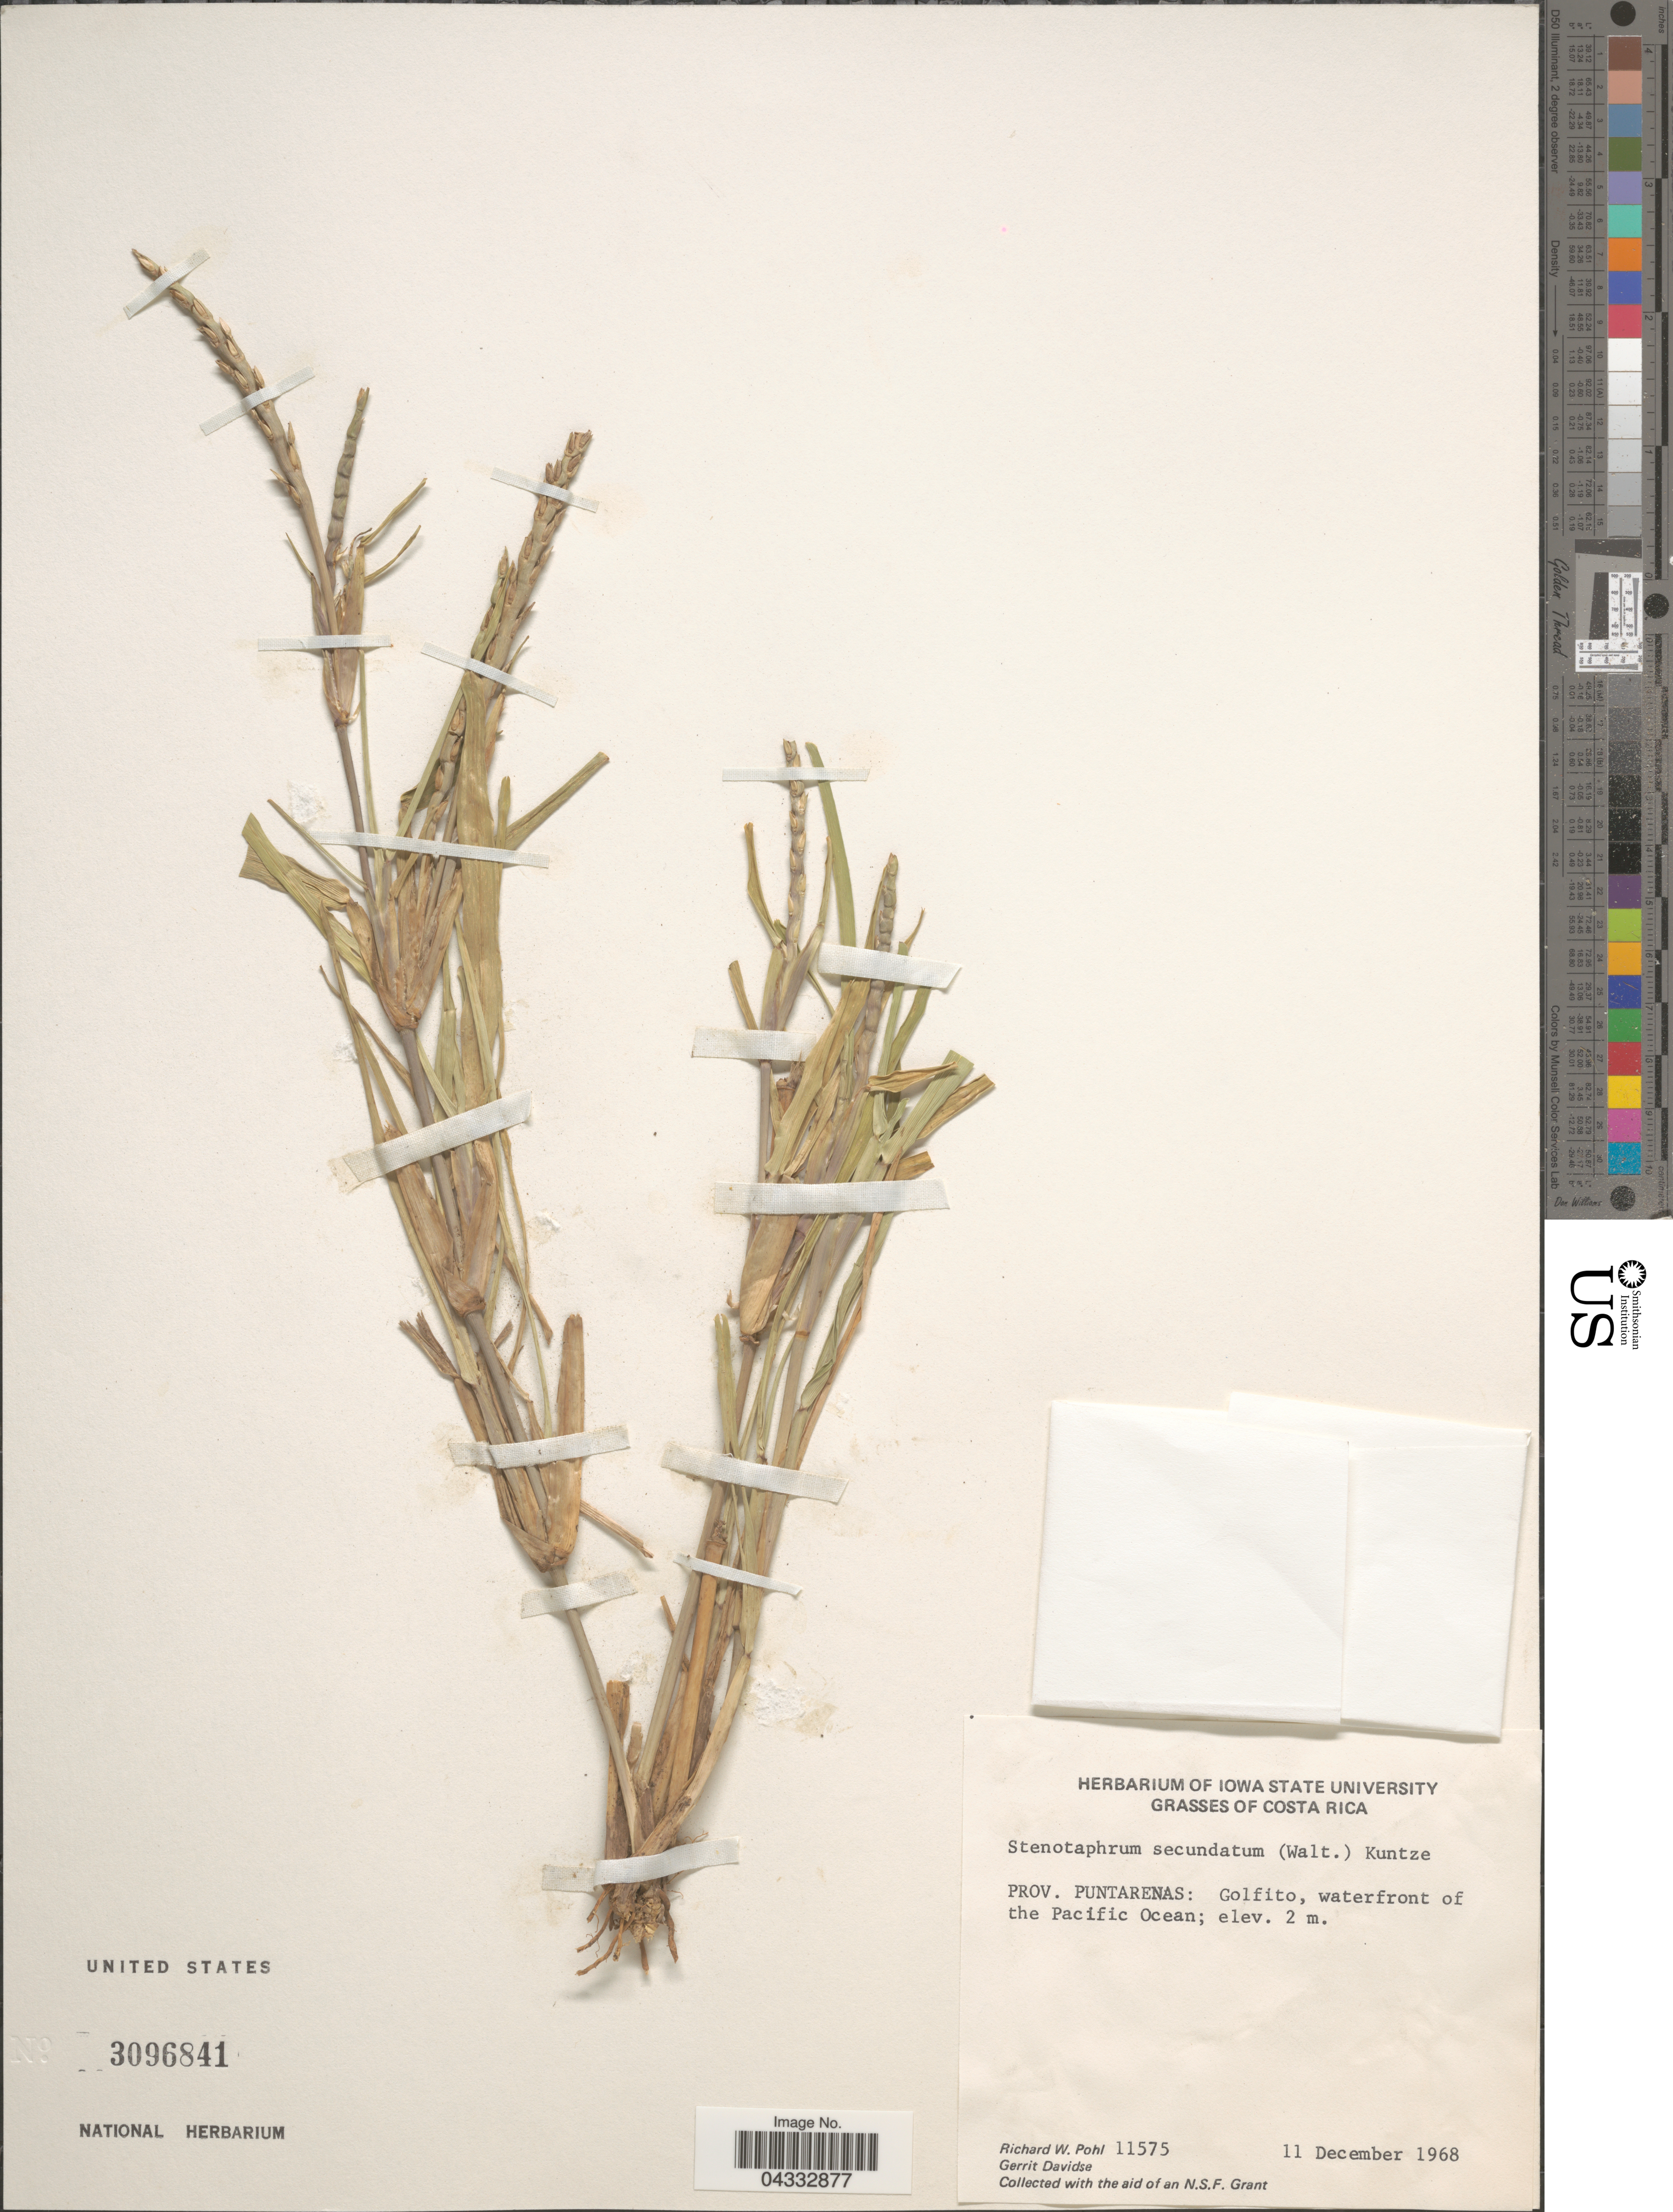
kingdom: Plantae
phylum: Tracheophyta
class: Liliopsida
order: Poales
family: Poaceae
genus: Stenotaphrum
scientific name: Stenotaphrum secundatum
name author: (Walter) Kuntze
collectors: R. W. Pohl & G. Davidse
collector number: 11575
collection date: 1968-12-11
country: Costa Rica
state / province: Puntarenas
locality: Golfito, waterfront of the Pacific Ocean.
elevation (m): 2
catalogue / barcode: US 3096841